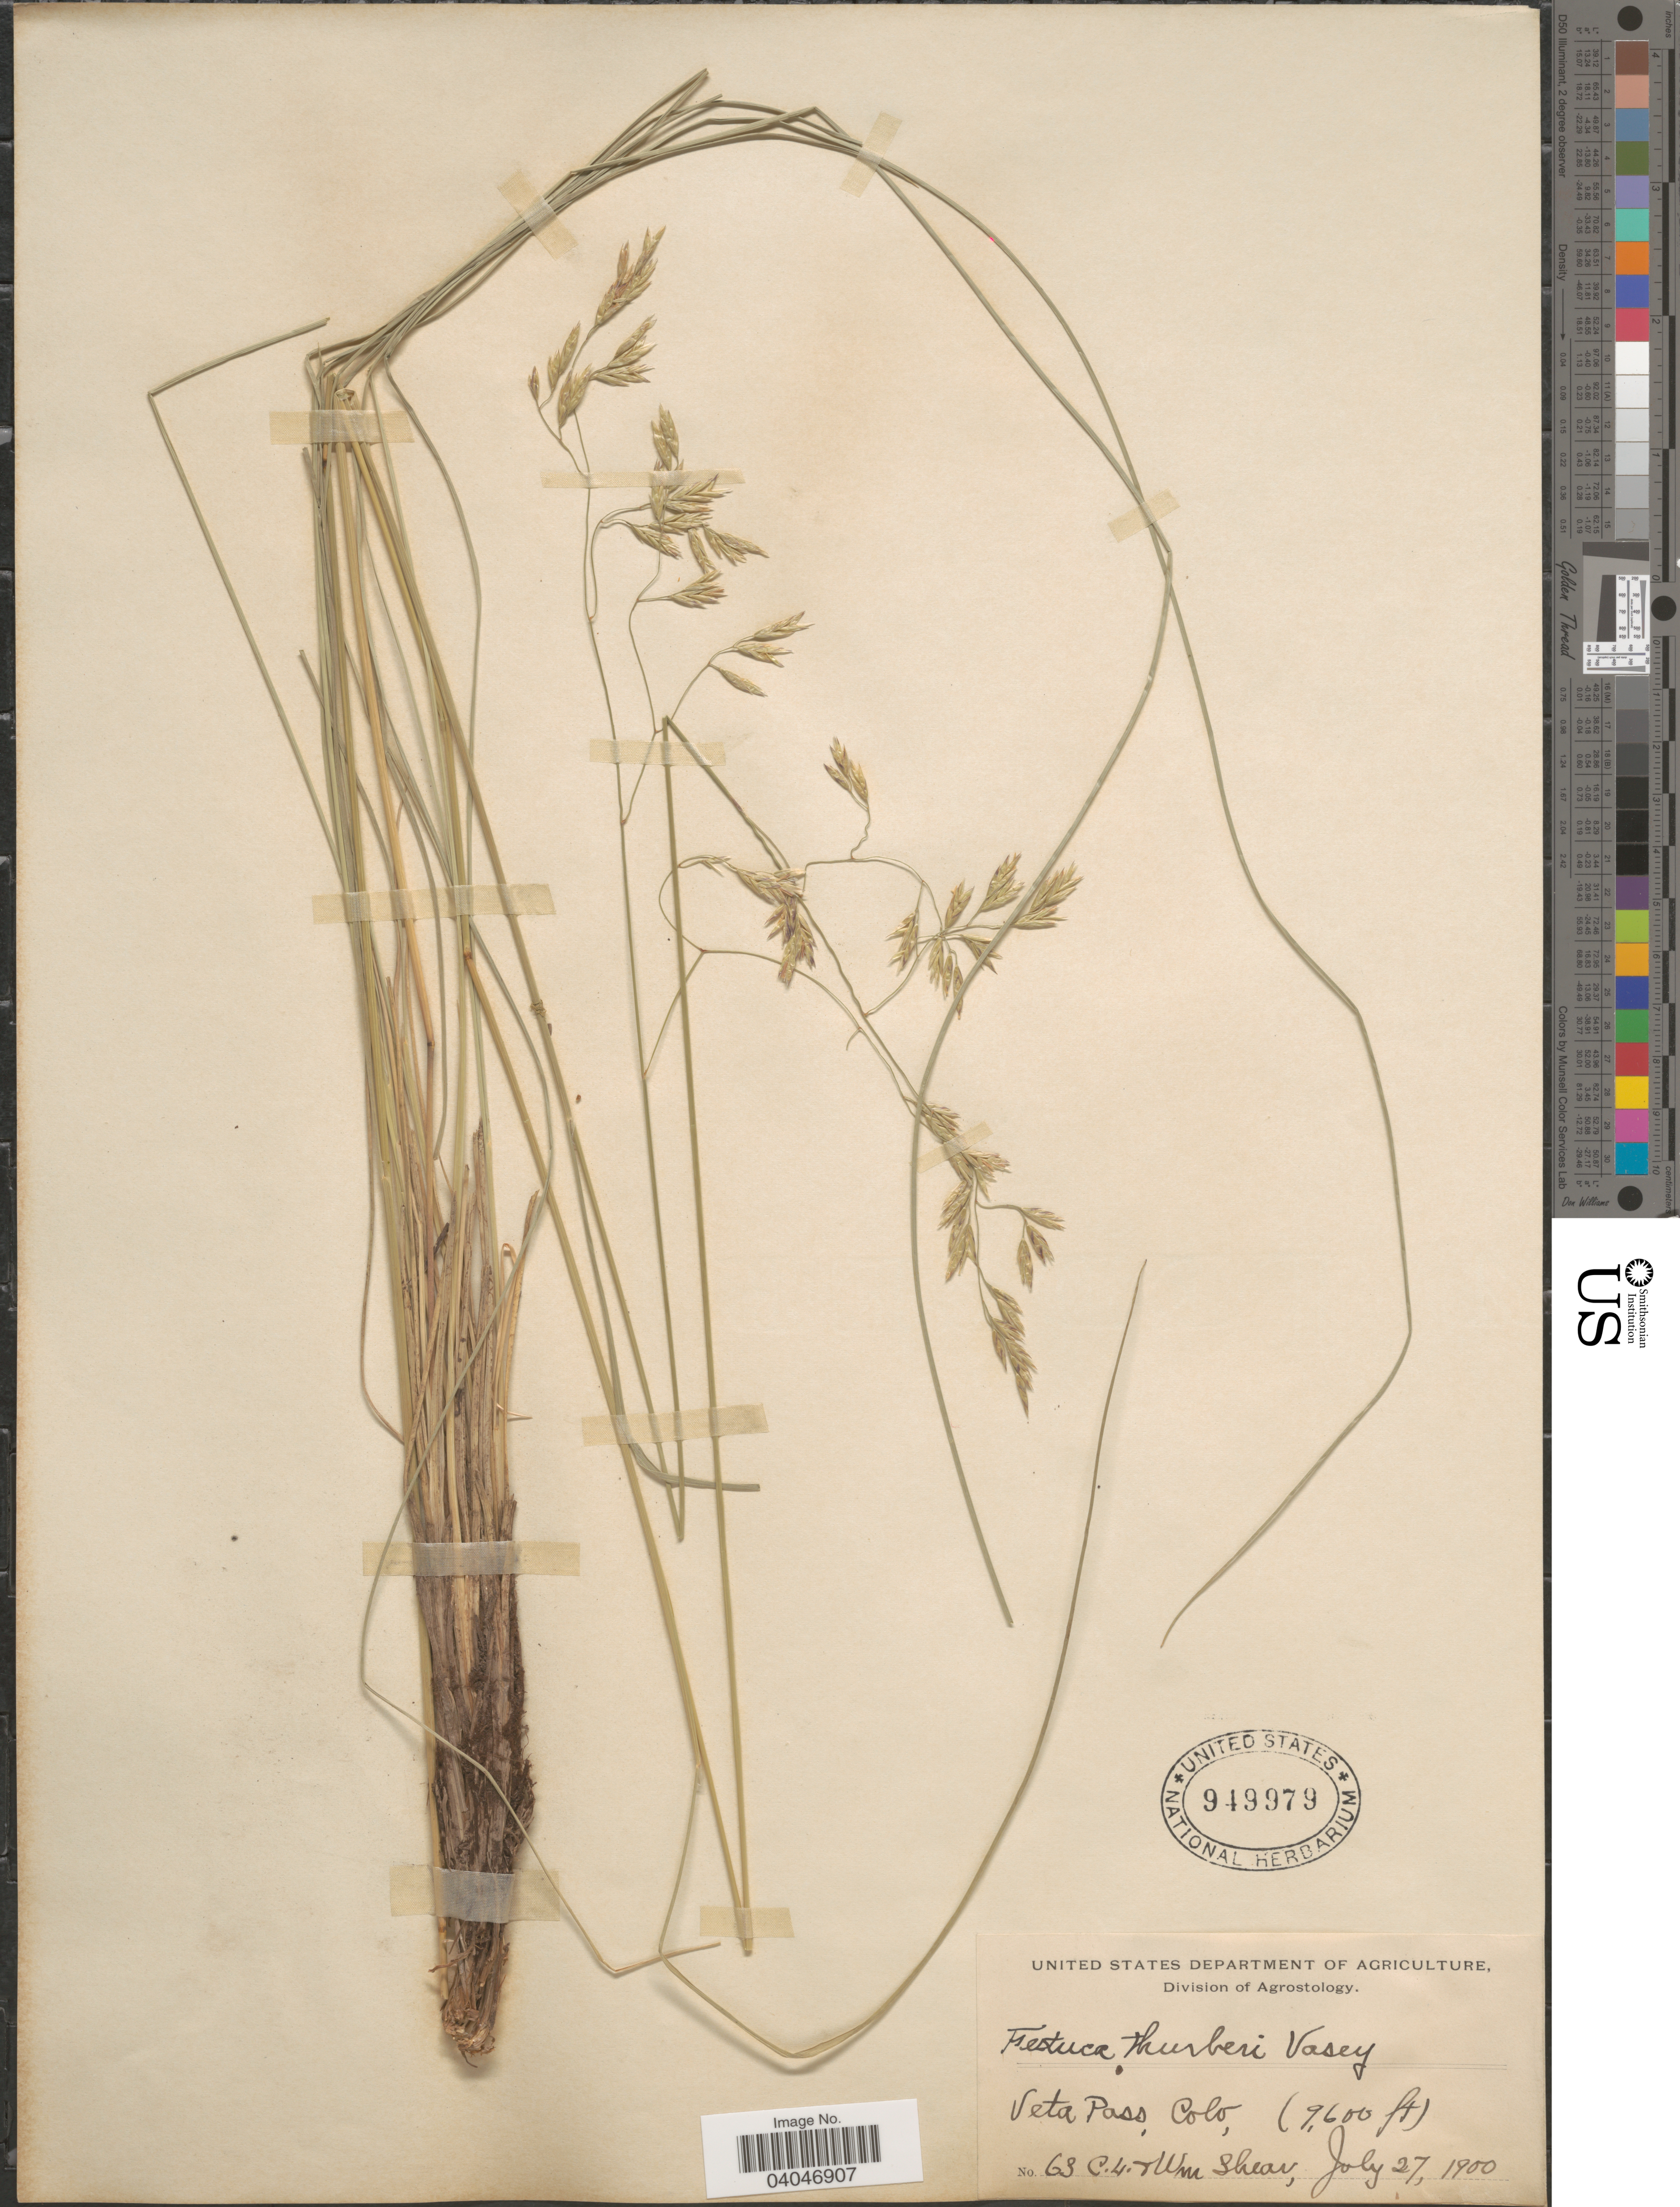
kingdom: Plantae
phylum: Tracheophyta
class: Liliopsida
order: Poales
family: Poaceae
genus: Festuca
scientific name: Festuca thurberi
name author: Vasey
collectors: C. L. Shear & W. Shear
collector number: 63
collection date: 1900-07-27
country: United States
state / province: Colorado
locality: Veta Pass.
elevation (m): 2926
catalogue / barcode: US 949979